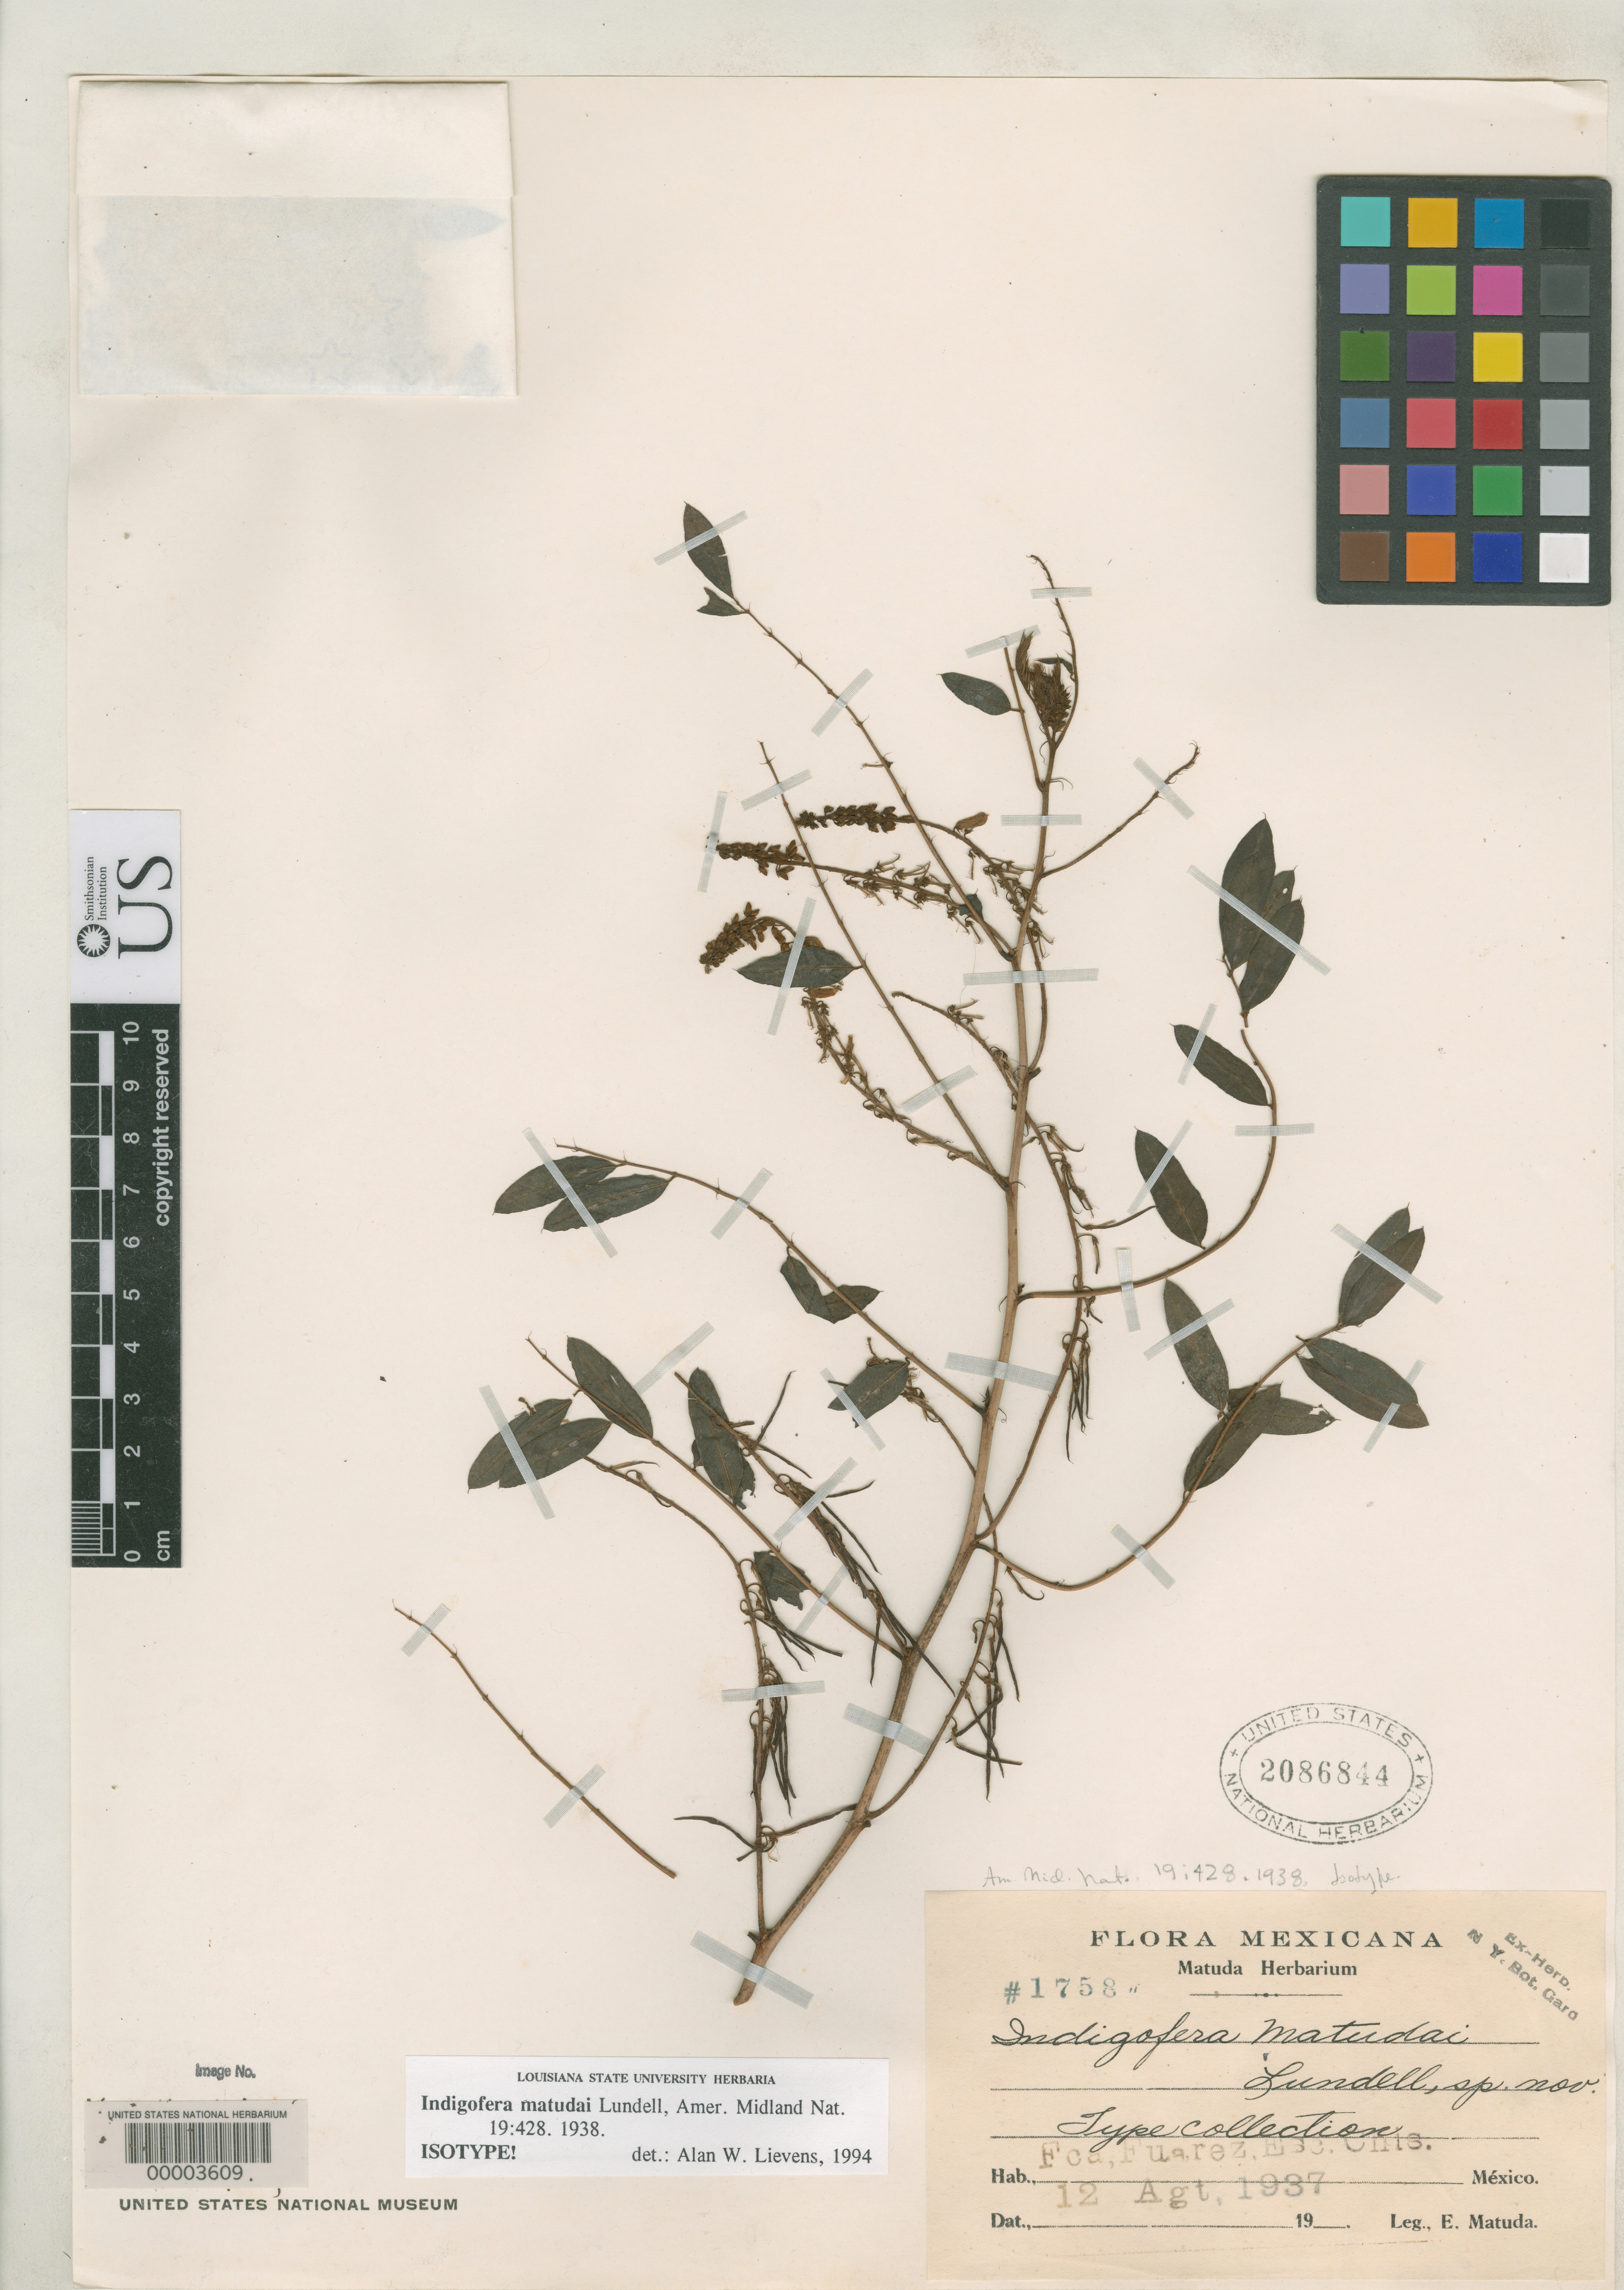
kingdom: Plantae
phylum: Tracheophyta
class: Magnoliopsida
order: Fabales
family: Fabaceae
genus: Indigofera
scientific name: Indigofera matudai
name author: Lundell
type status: Isotype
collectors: E. Matuda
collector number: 1758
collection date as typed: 12 Aug 1937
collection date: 1937-08-12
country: Mexico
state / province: Chiapas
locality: Fca, Fuarez.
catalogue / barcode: US 2086844